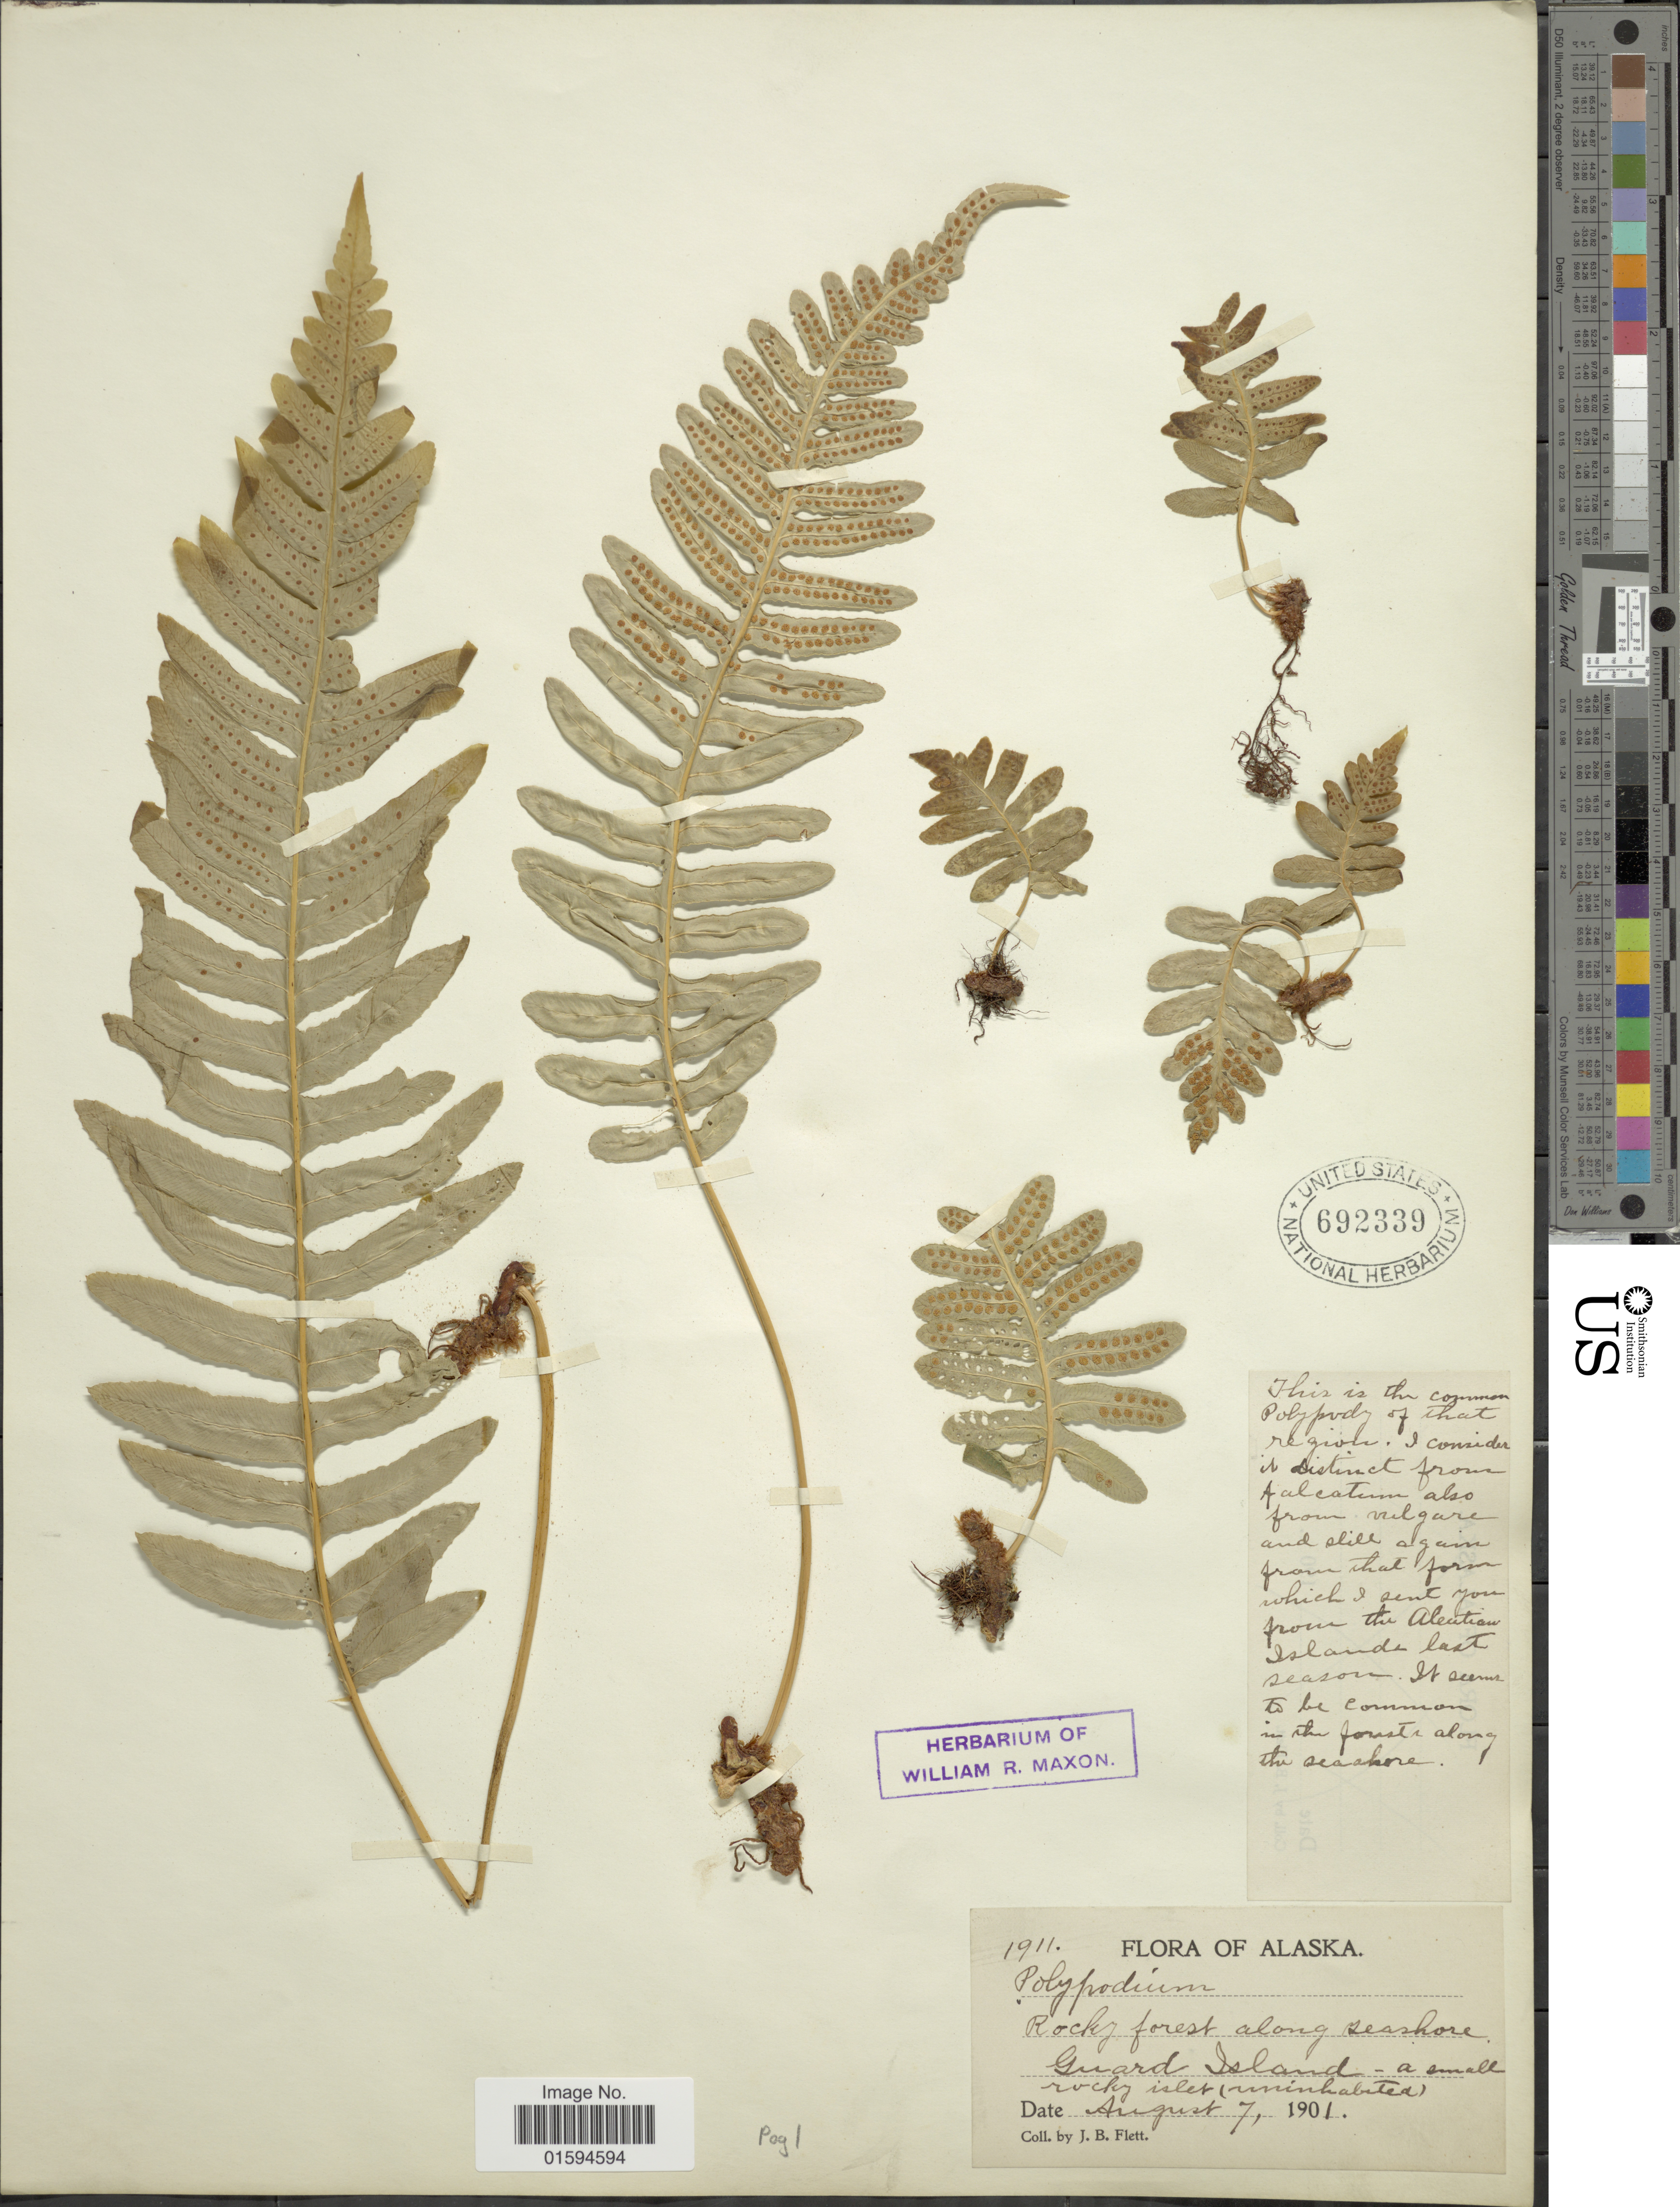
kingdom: Plantae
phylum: Tracheophyta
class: Polypodiopsida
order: Polypodiales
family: Polypodiaceae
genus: Polypodium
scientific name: Polypodium glycyrrhiza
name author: D.C. Eaton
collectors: J. Flett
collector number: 1911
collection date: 1901-08-07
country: United States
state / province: Alaska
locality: Along seashore, Guard Island- a small rocky inlet, from the Aleutian Islands.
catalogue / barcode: US 692339